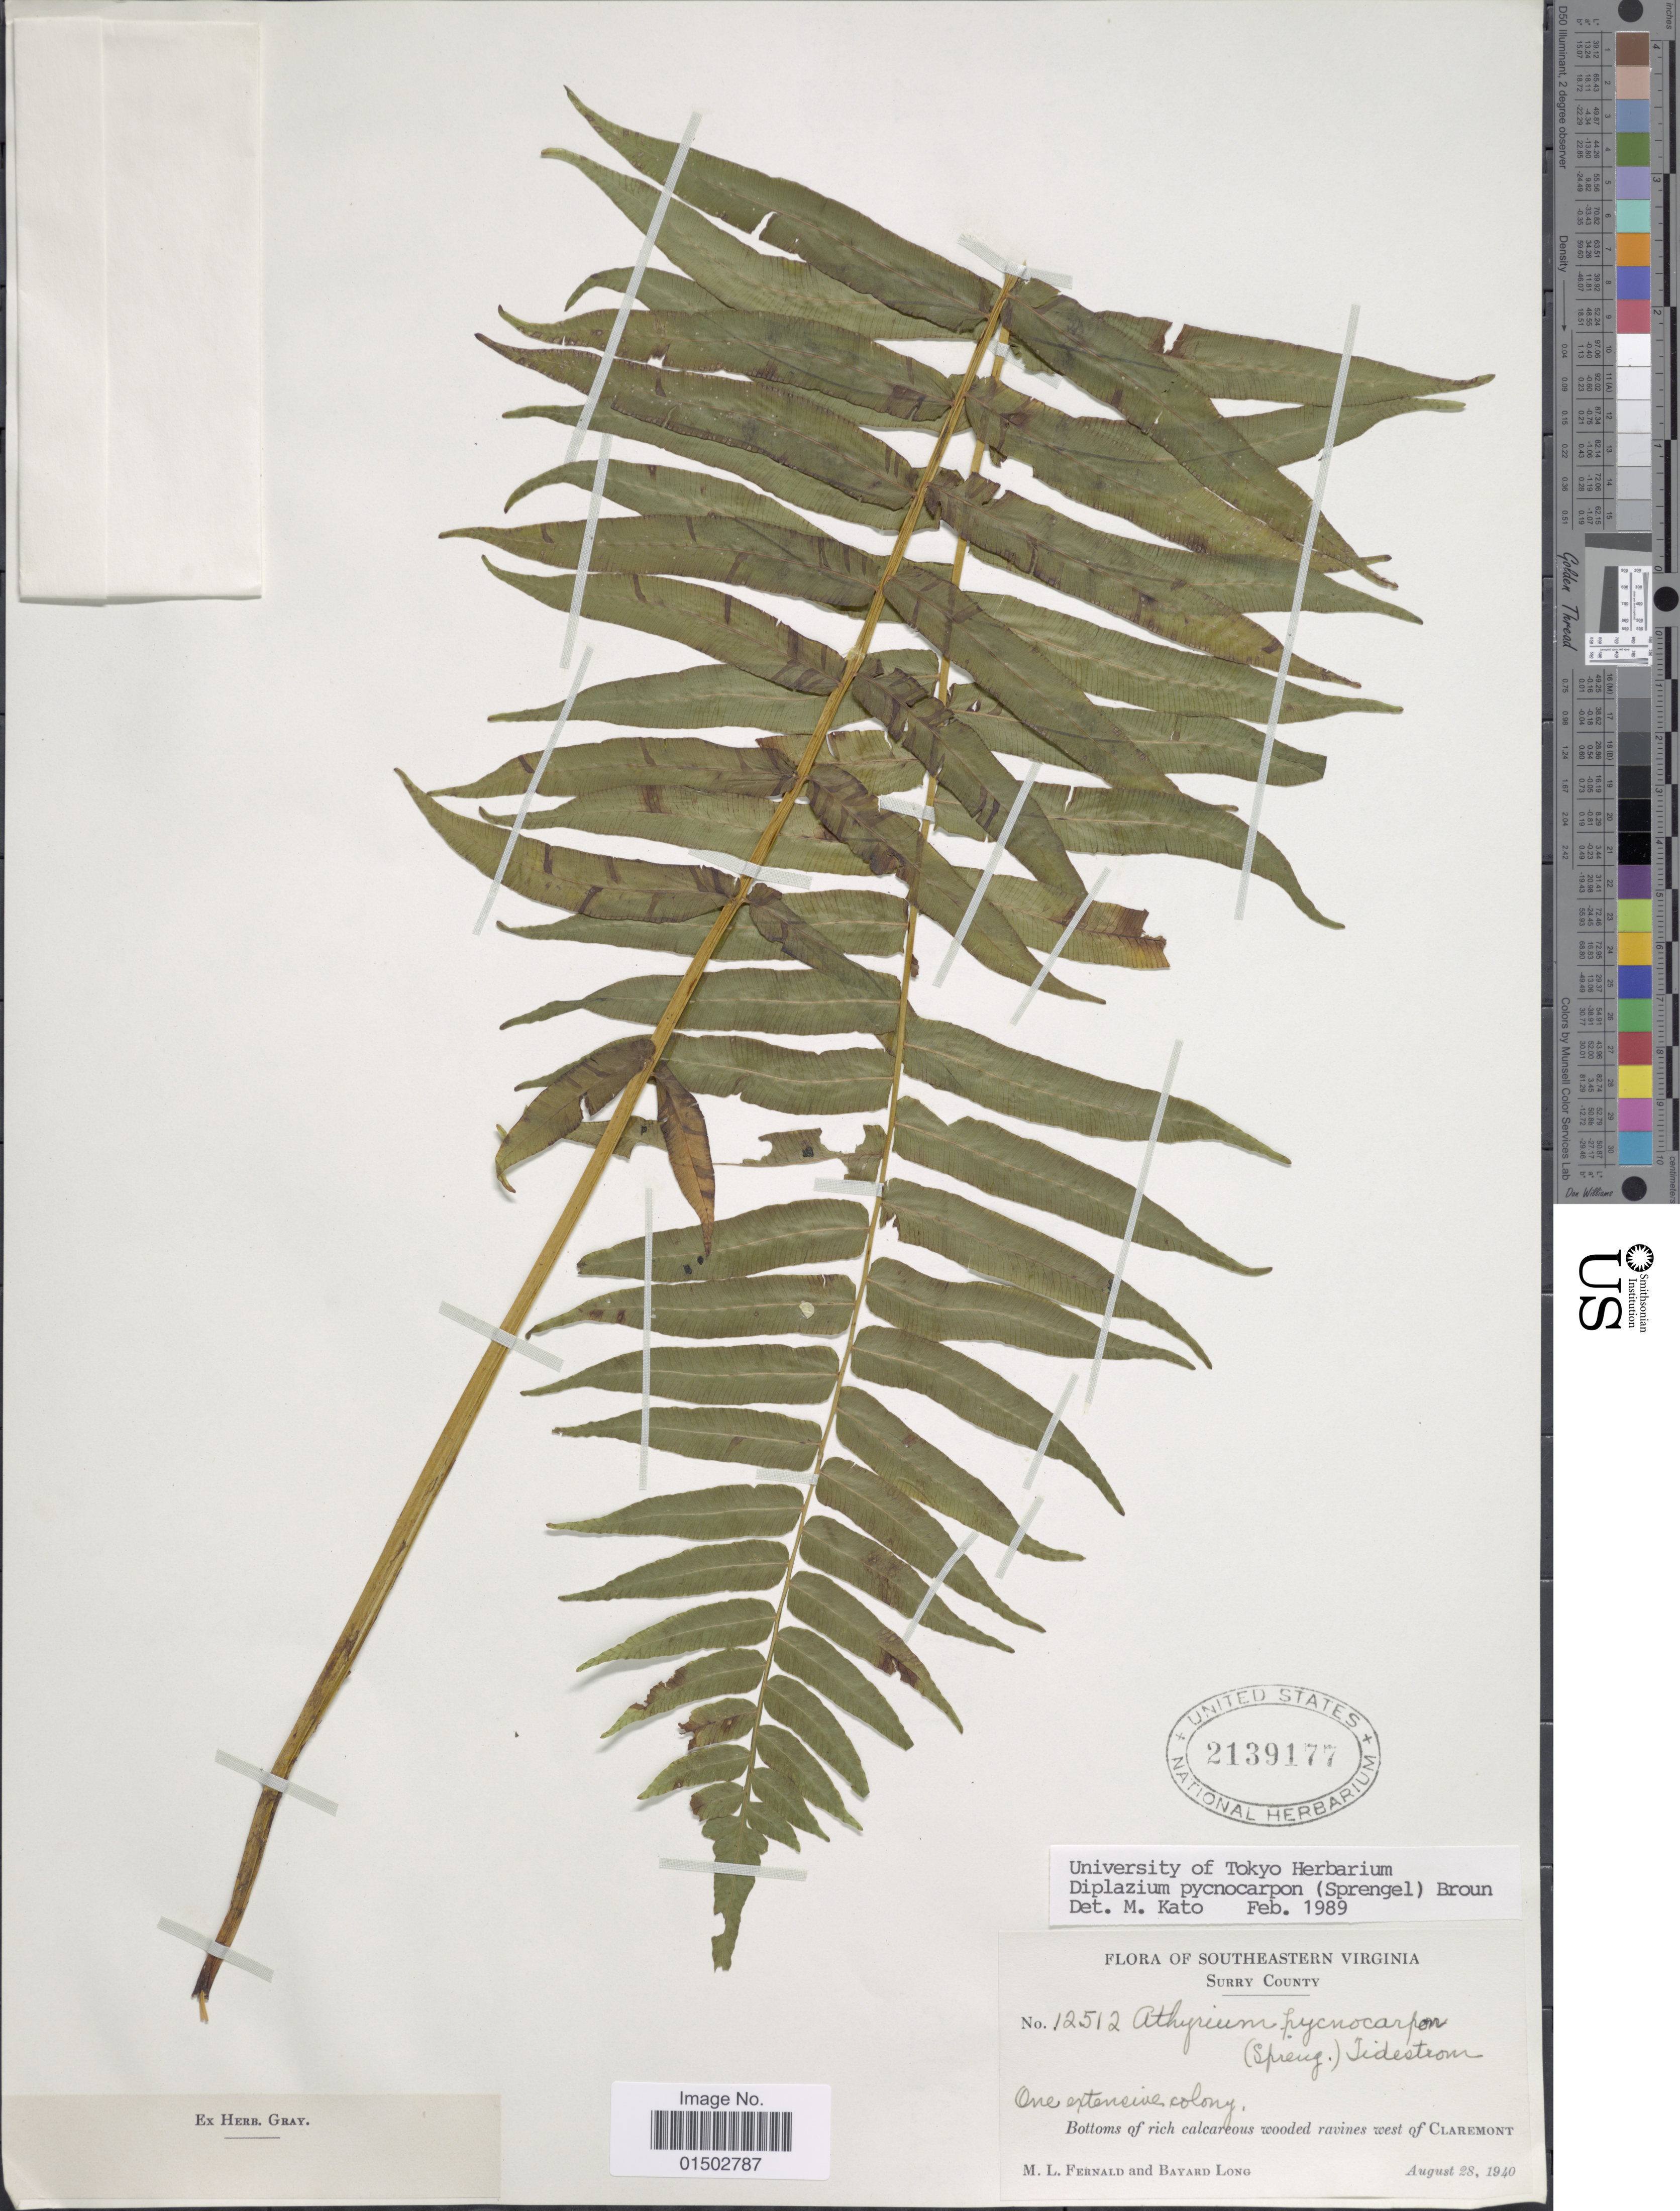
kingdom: Plantae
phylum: Tracheophyta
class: Polypodiopsida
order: Polypodiales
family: Diplaziopsidaceae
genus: Homalosorus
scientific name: Homalosorus pycnocarpos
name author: (Spreng.) Pic. Serm.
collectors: M. L. Fernald & B. H. Long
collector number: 12512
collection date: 1940-08-28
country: United States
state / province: Virginia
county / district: Surry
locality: Southeastern Virginia, Surry County, bottoms of rich calcareous wooded ravines west of Claremont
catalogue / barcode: US 2139177